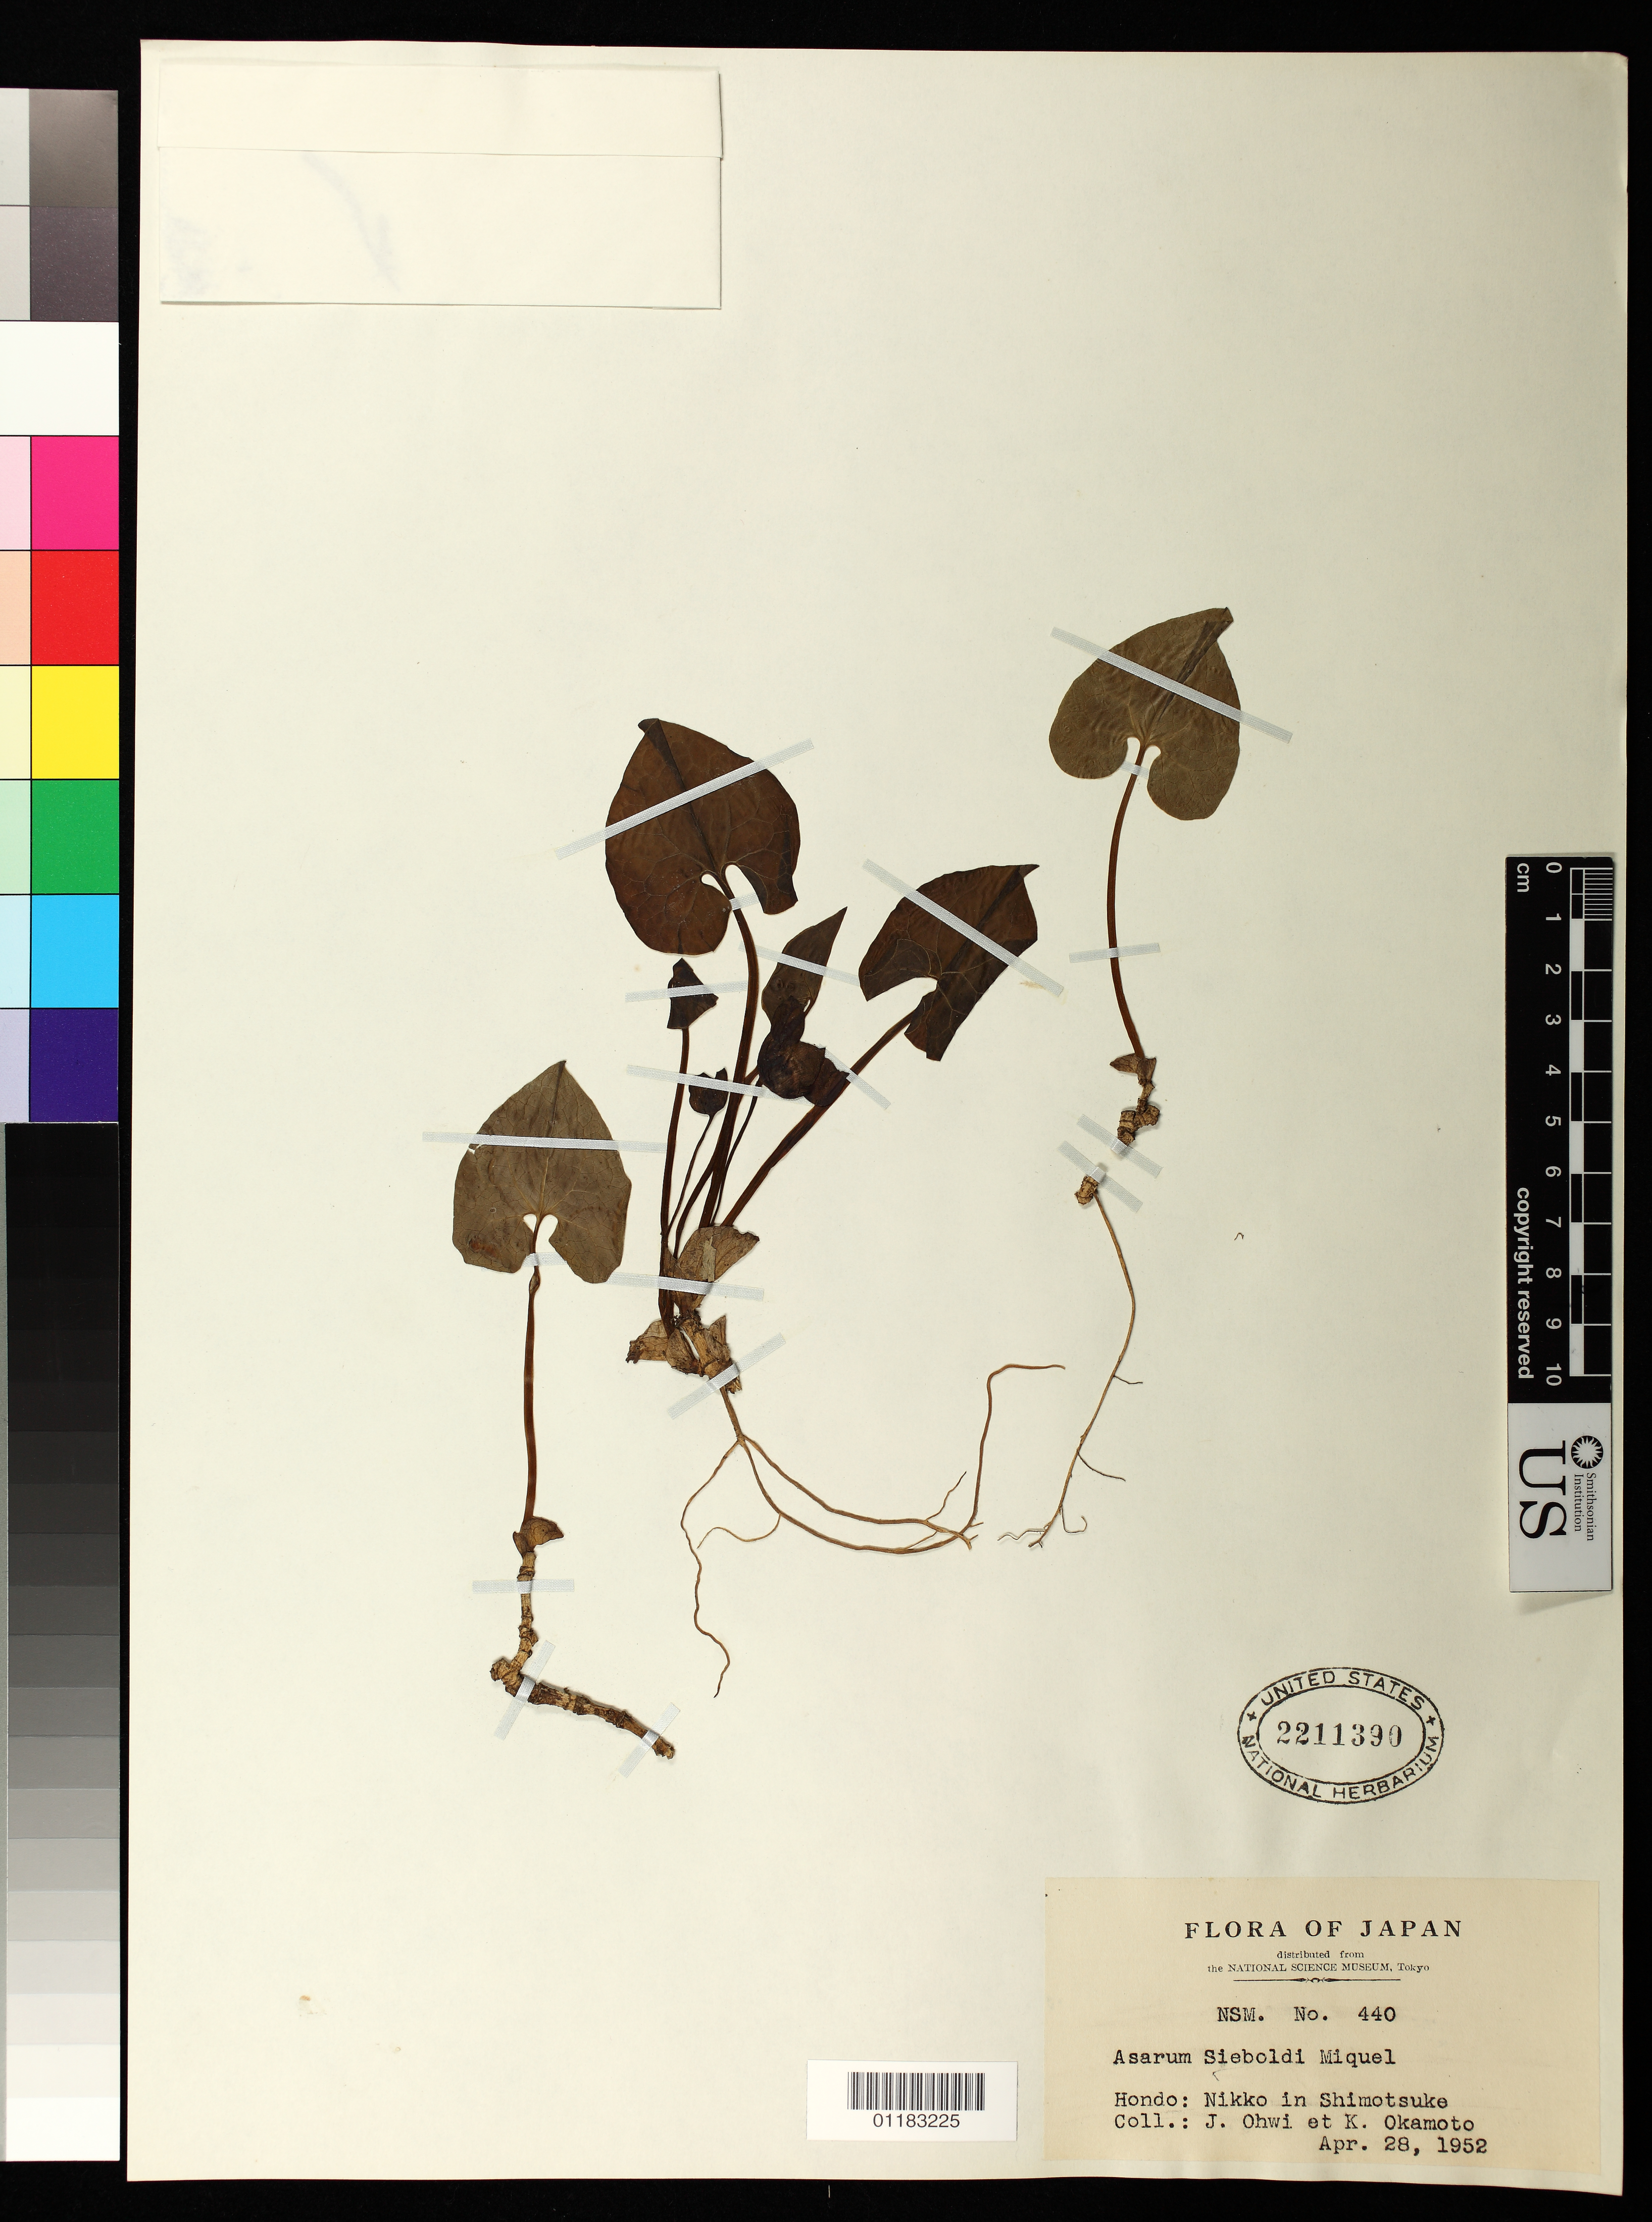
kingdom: Plantae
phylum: Tracheophyta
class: Magnoliopsida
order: Piperales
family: Aristolochiaceae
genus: Asarum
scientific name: Asarum sieboldii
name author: Miq.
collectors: J. Ohwi & K. Okamoto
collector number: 440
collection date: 1952-04-28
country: Japan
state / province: Totigi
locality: Hondo: Nikko in Shimotsuke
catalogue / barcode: US 2211390